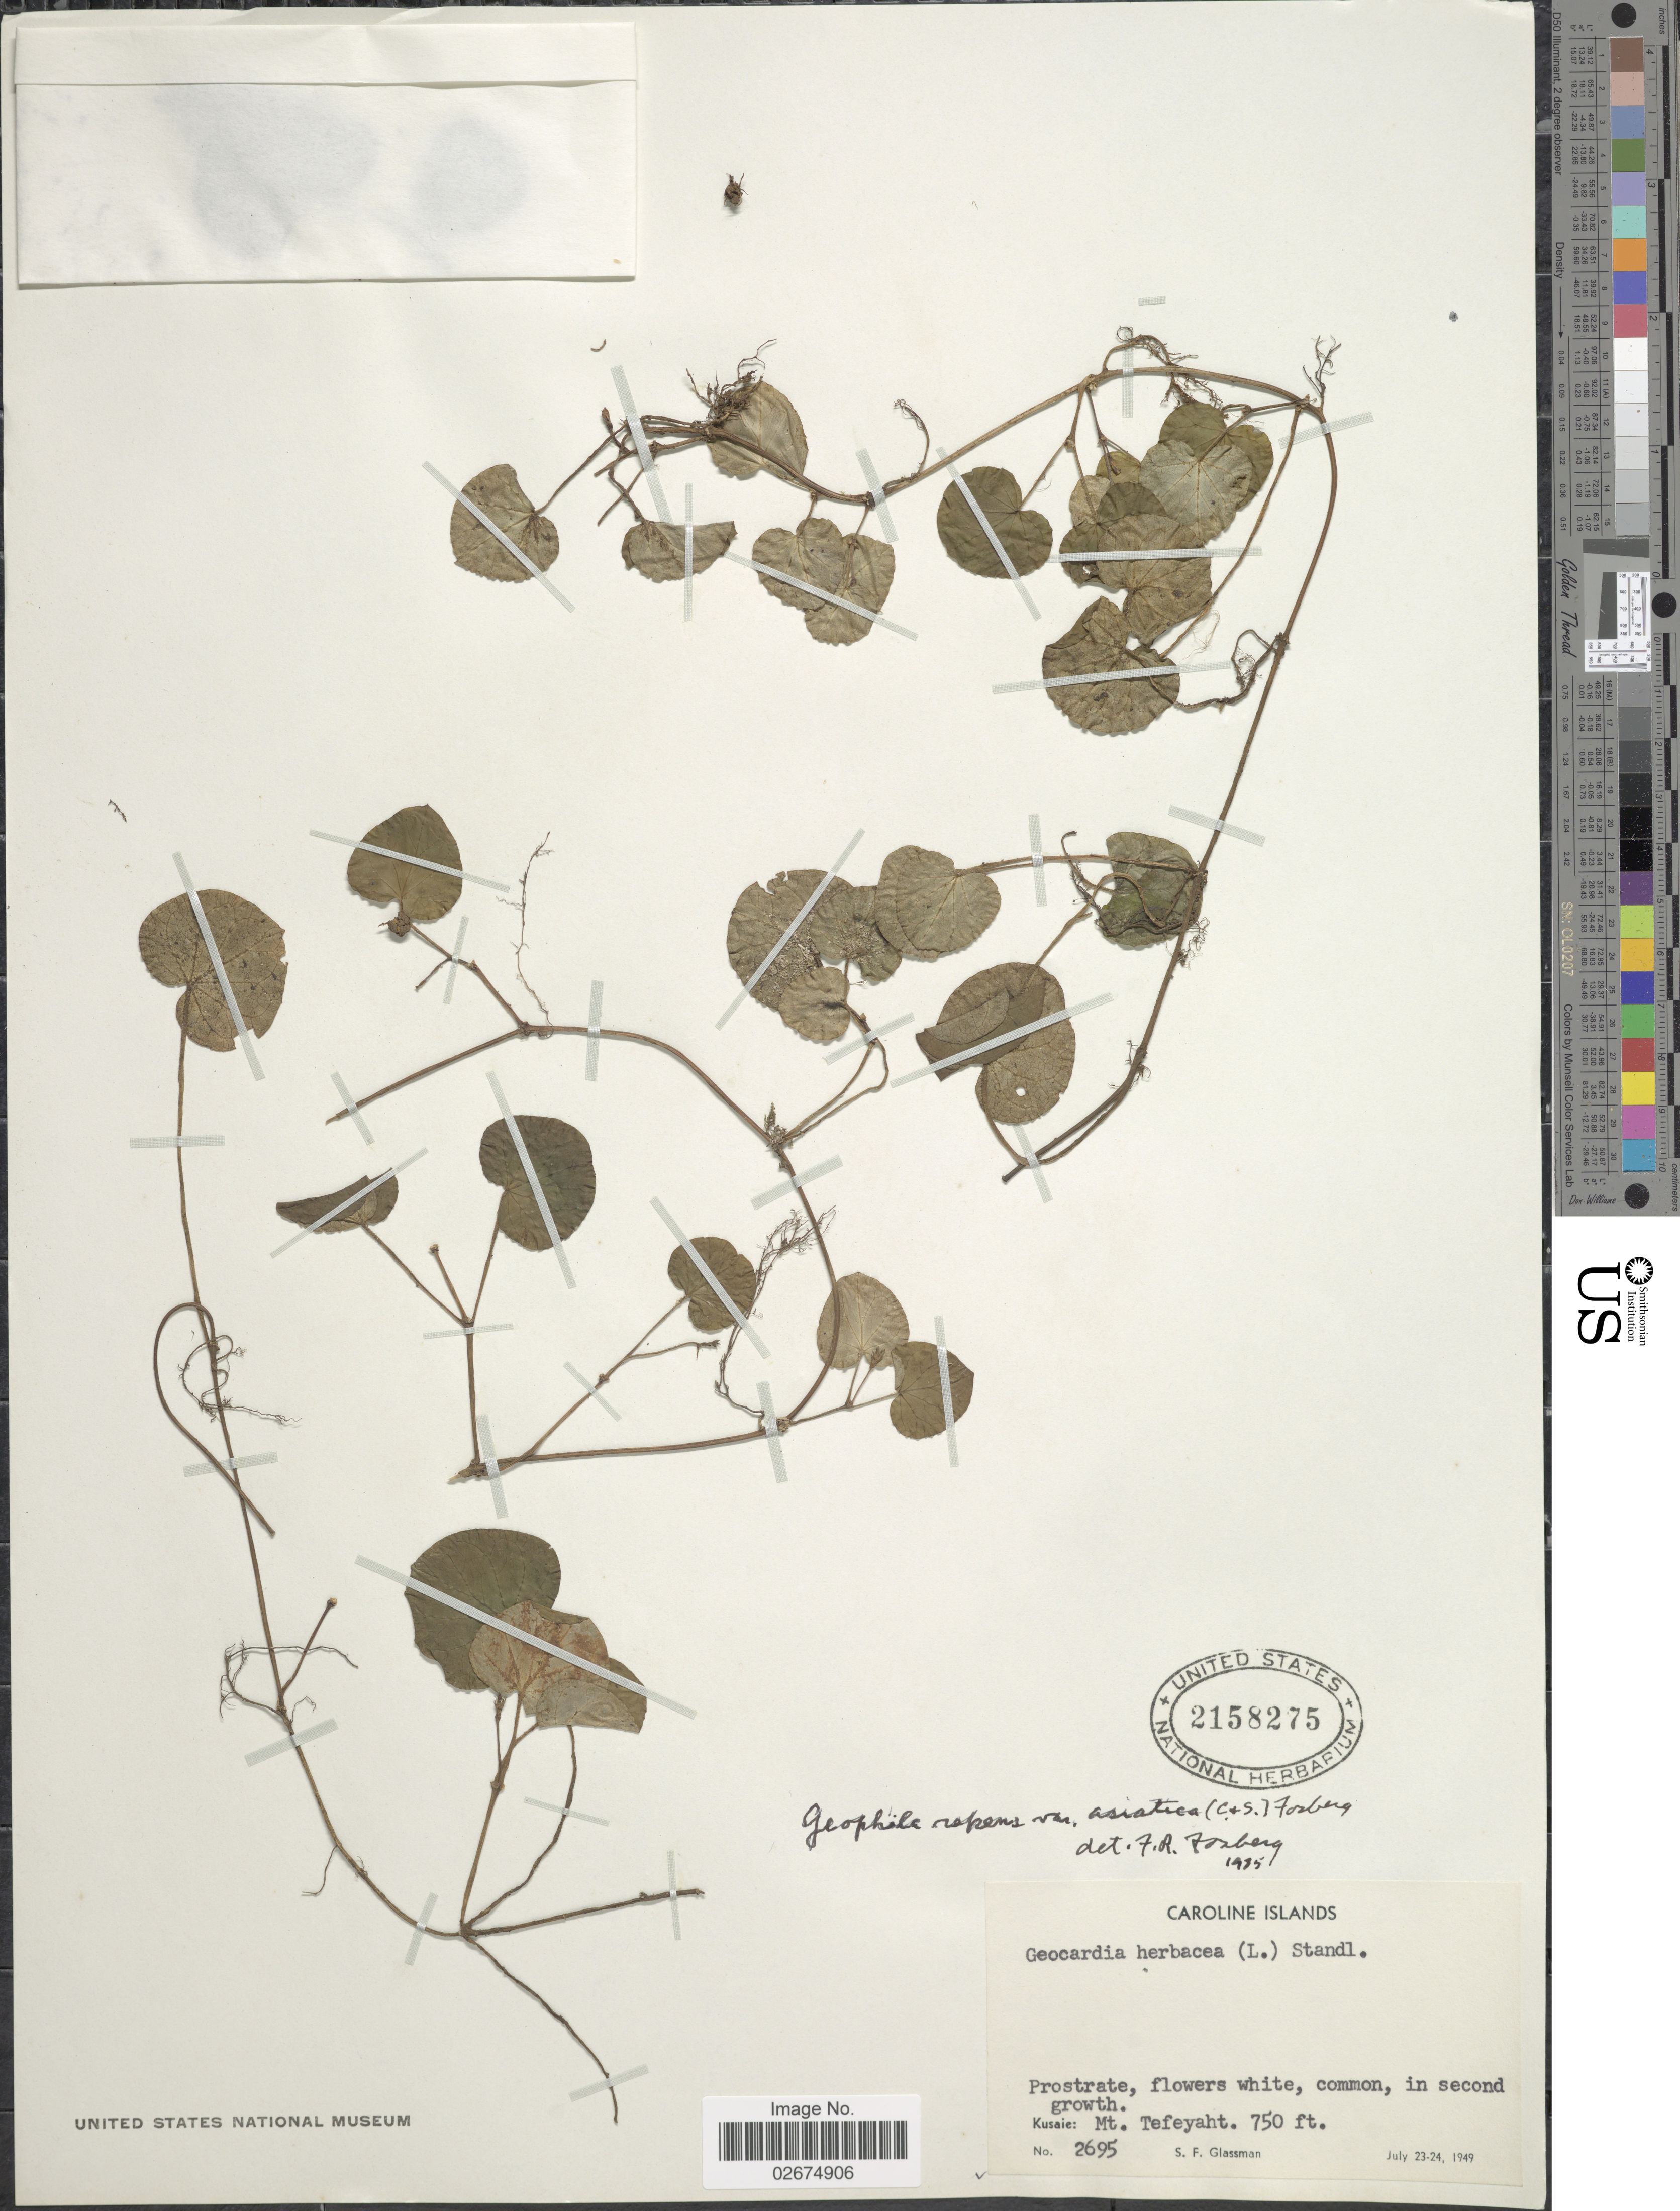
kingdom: Plantae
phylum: Tracheophyta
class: Magnoliopsida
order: Gentianales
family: Rubiaceae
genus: Geophila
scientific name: Geophila repens var. asiatica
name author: (Cham. & Schltdl.) Fosberg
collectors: S. F. Glassman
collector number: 2695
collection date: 1949-07-23/1949-07-24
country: Micronesia, Federated States of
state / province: Kosrae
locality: Caroline Islands. Kusaie: Mt. Tefeyaht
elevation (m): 229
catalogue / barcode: US 2158275